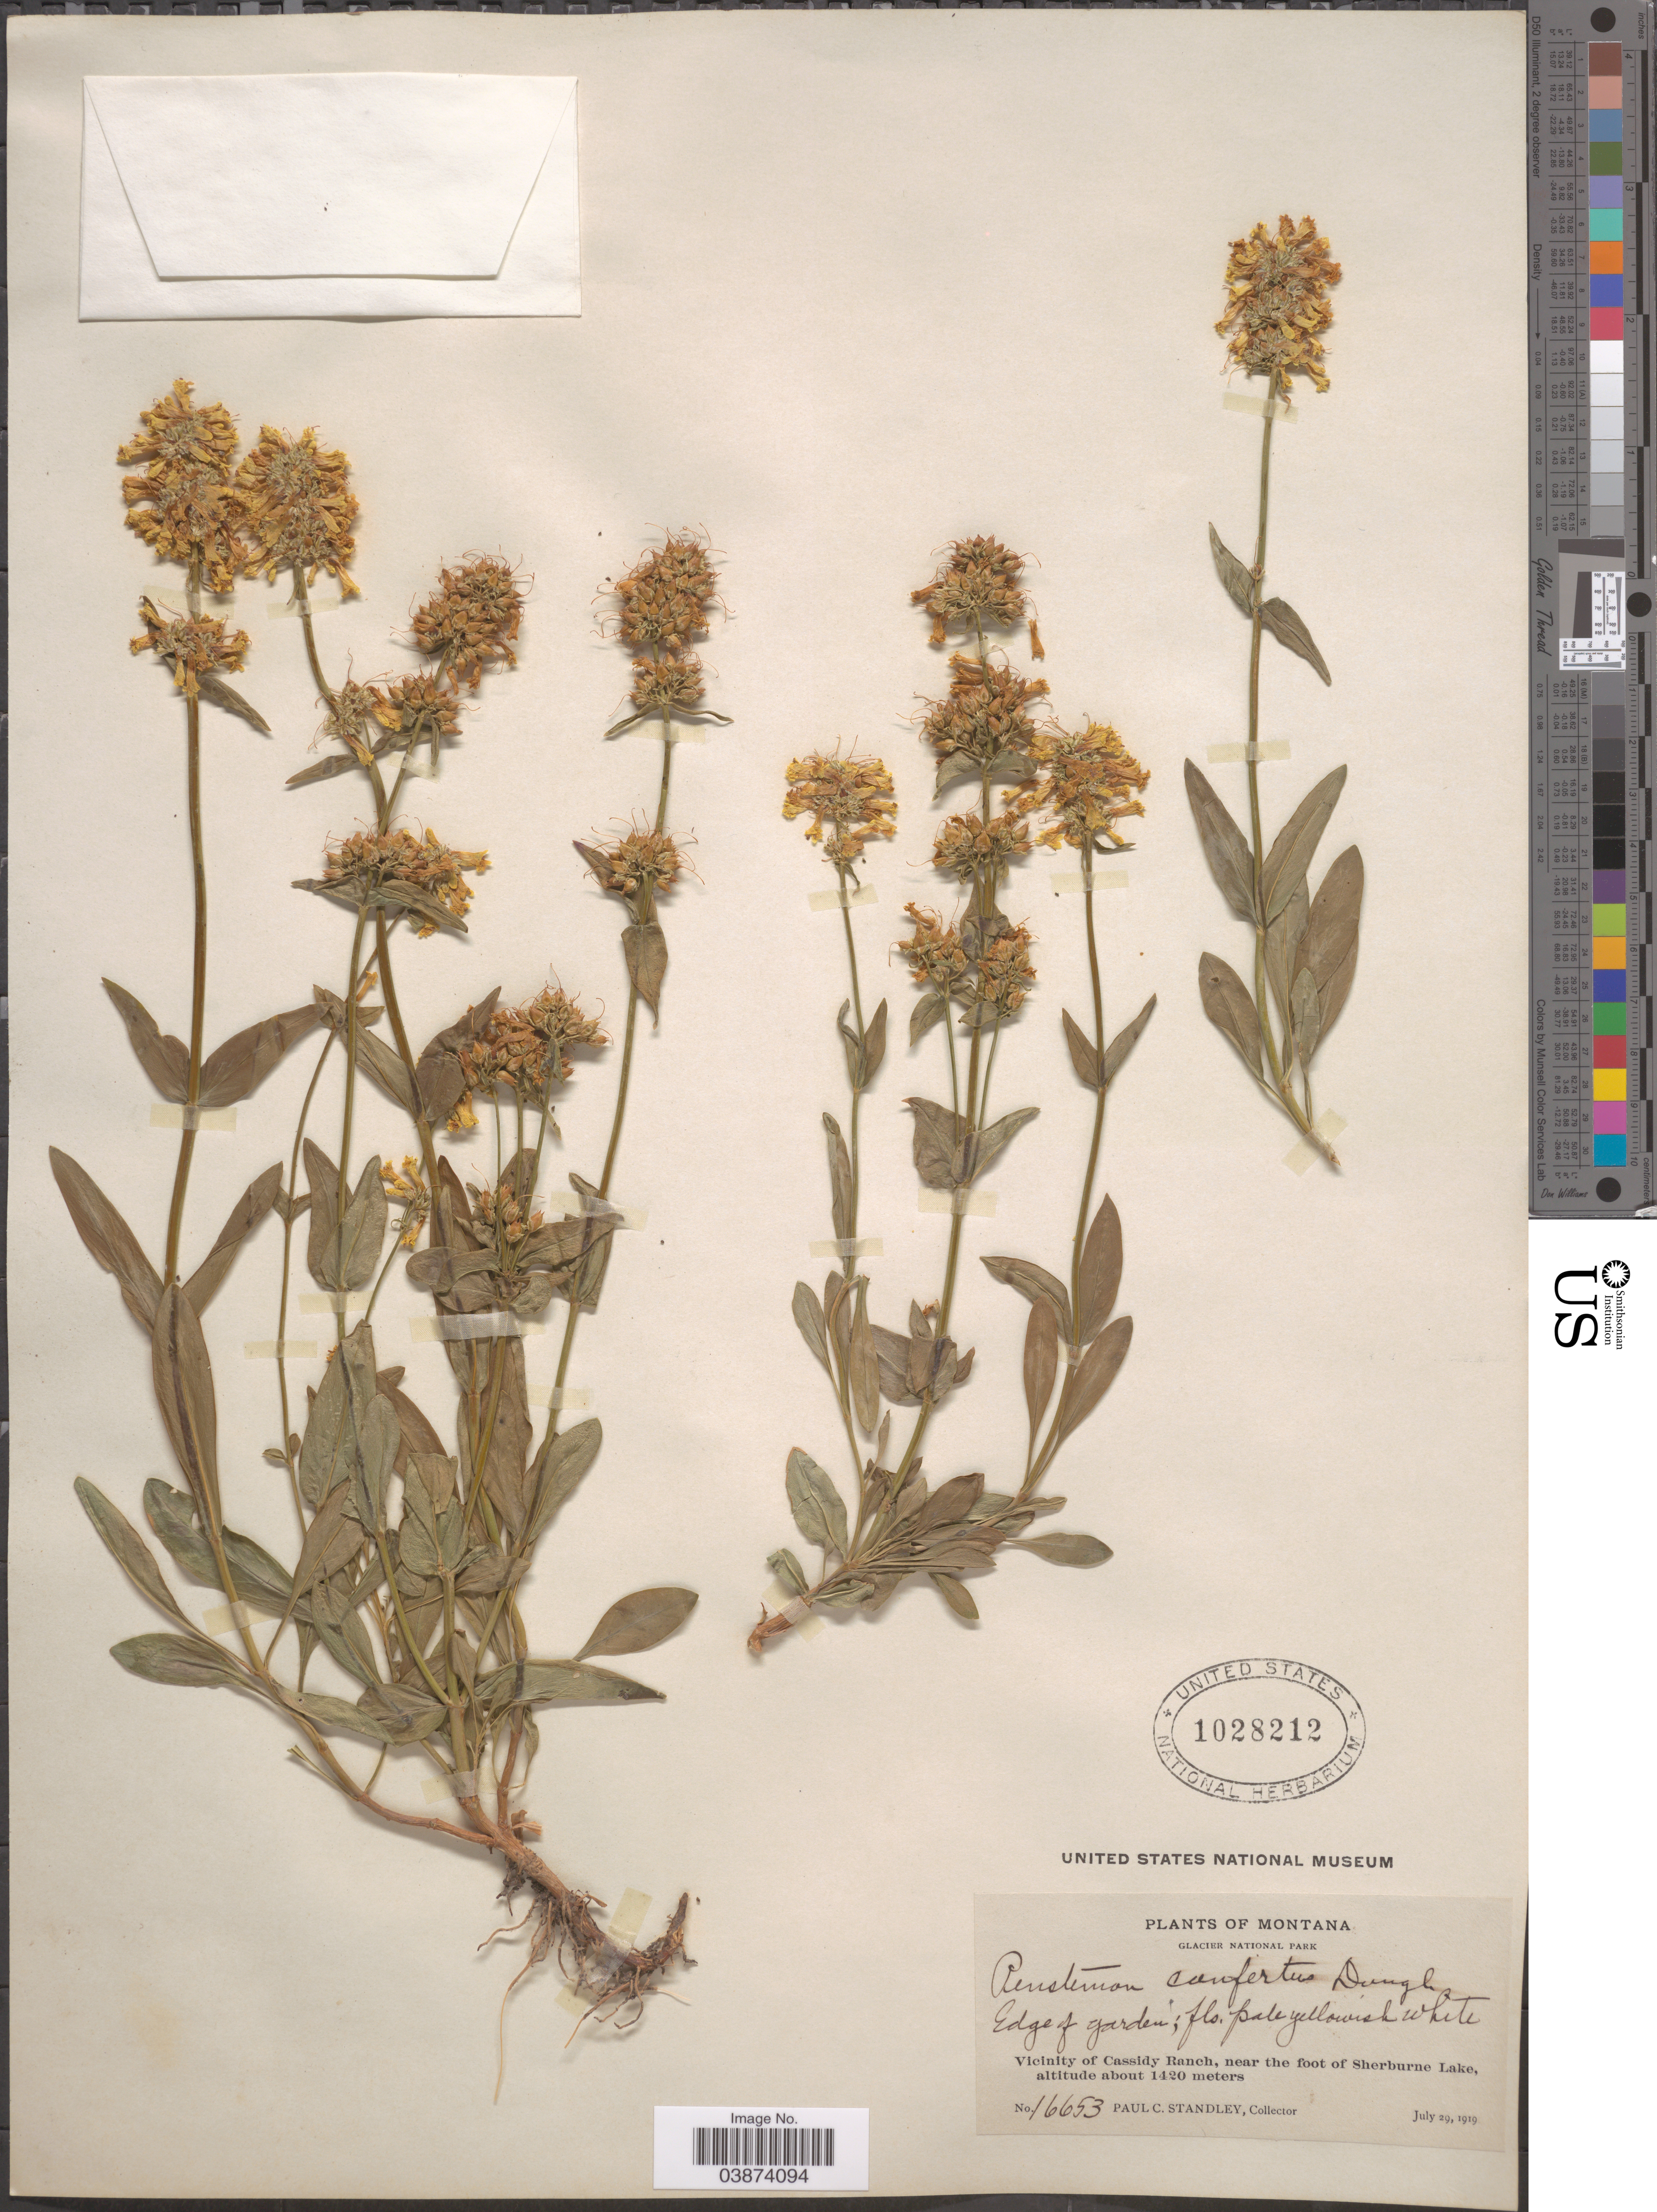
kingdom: Plantae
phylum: Tracheophyta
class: Magnoliopsida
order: Lamiales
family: Plantaginaceae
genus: Penstemon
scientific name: Penstemon confertus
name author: Douglas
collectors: P. C. Standley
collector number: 16653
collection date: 1919-07-29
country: United States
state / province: Montana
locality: Glacier National Park. Vicinity of Cassidy Ranch, near the foot of Sherburne Lake.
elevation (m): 1420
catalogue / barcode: US 1028212